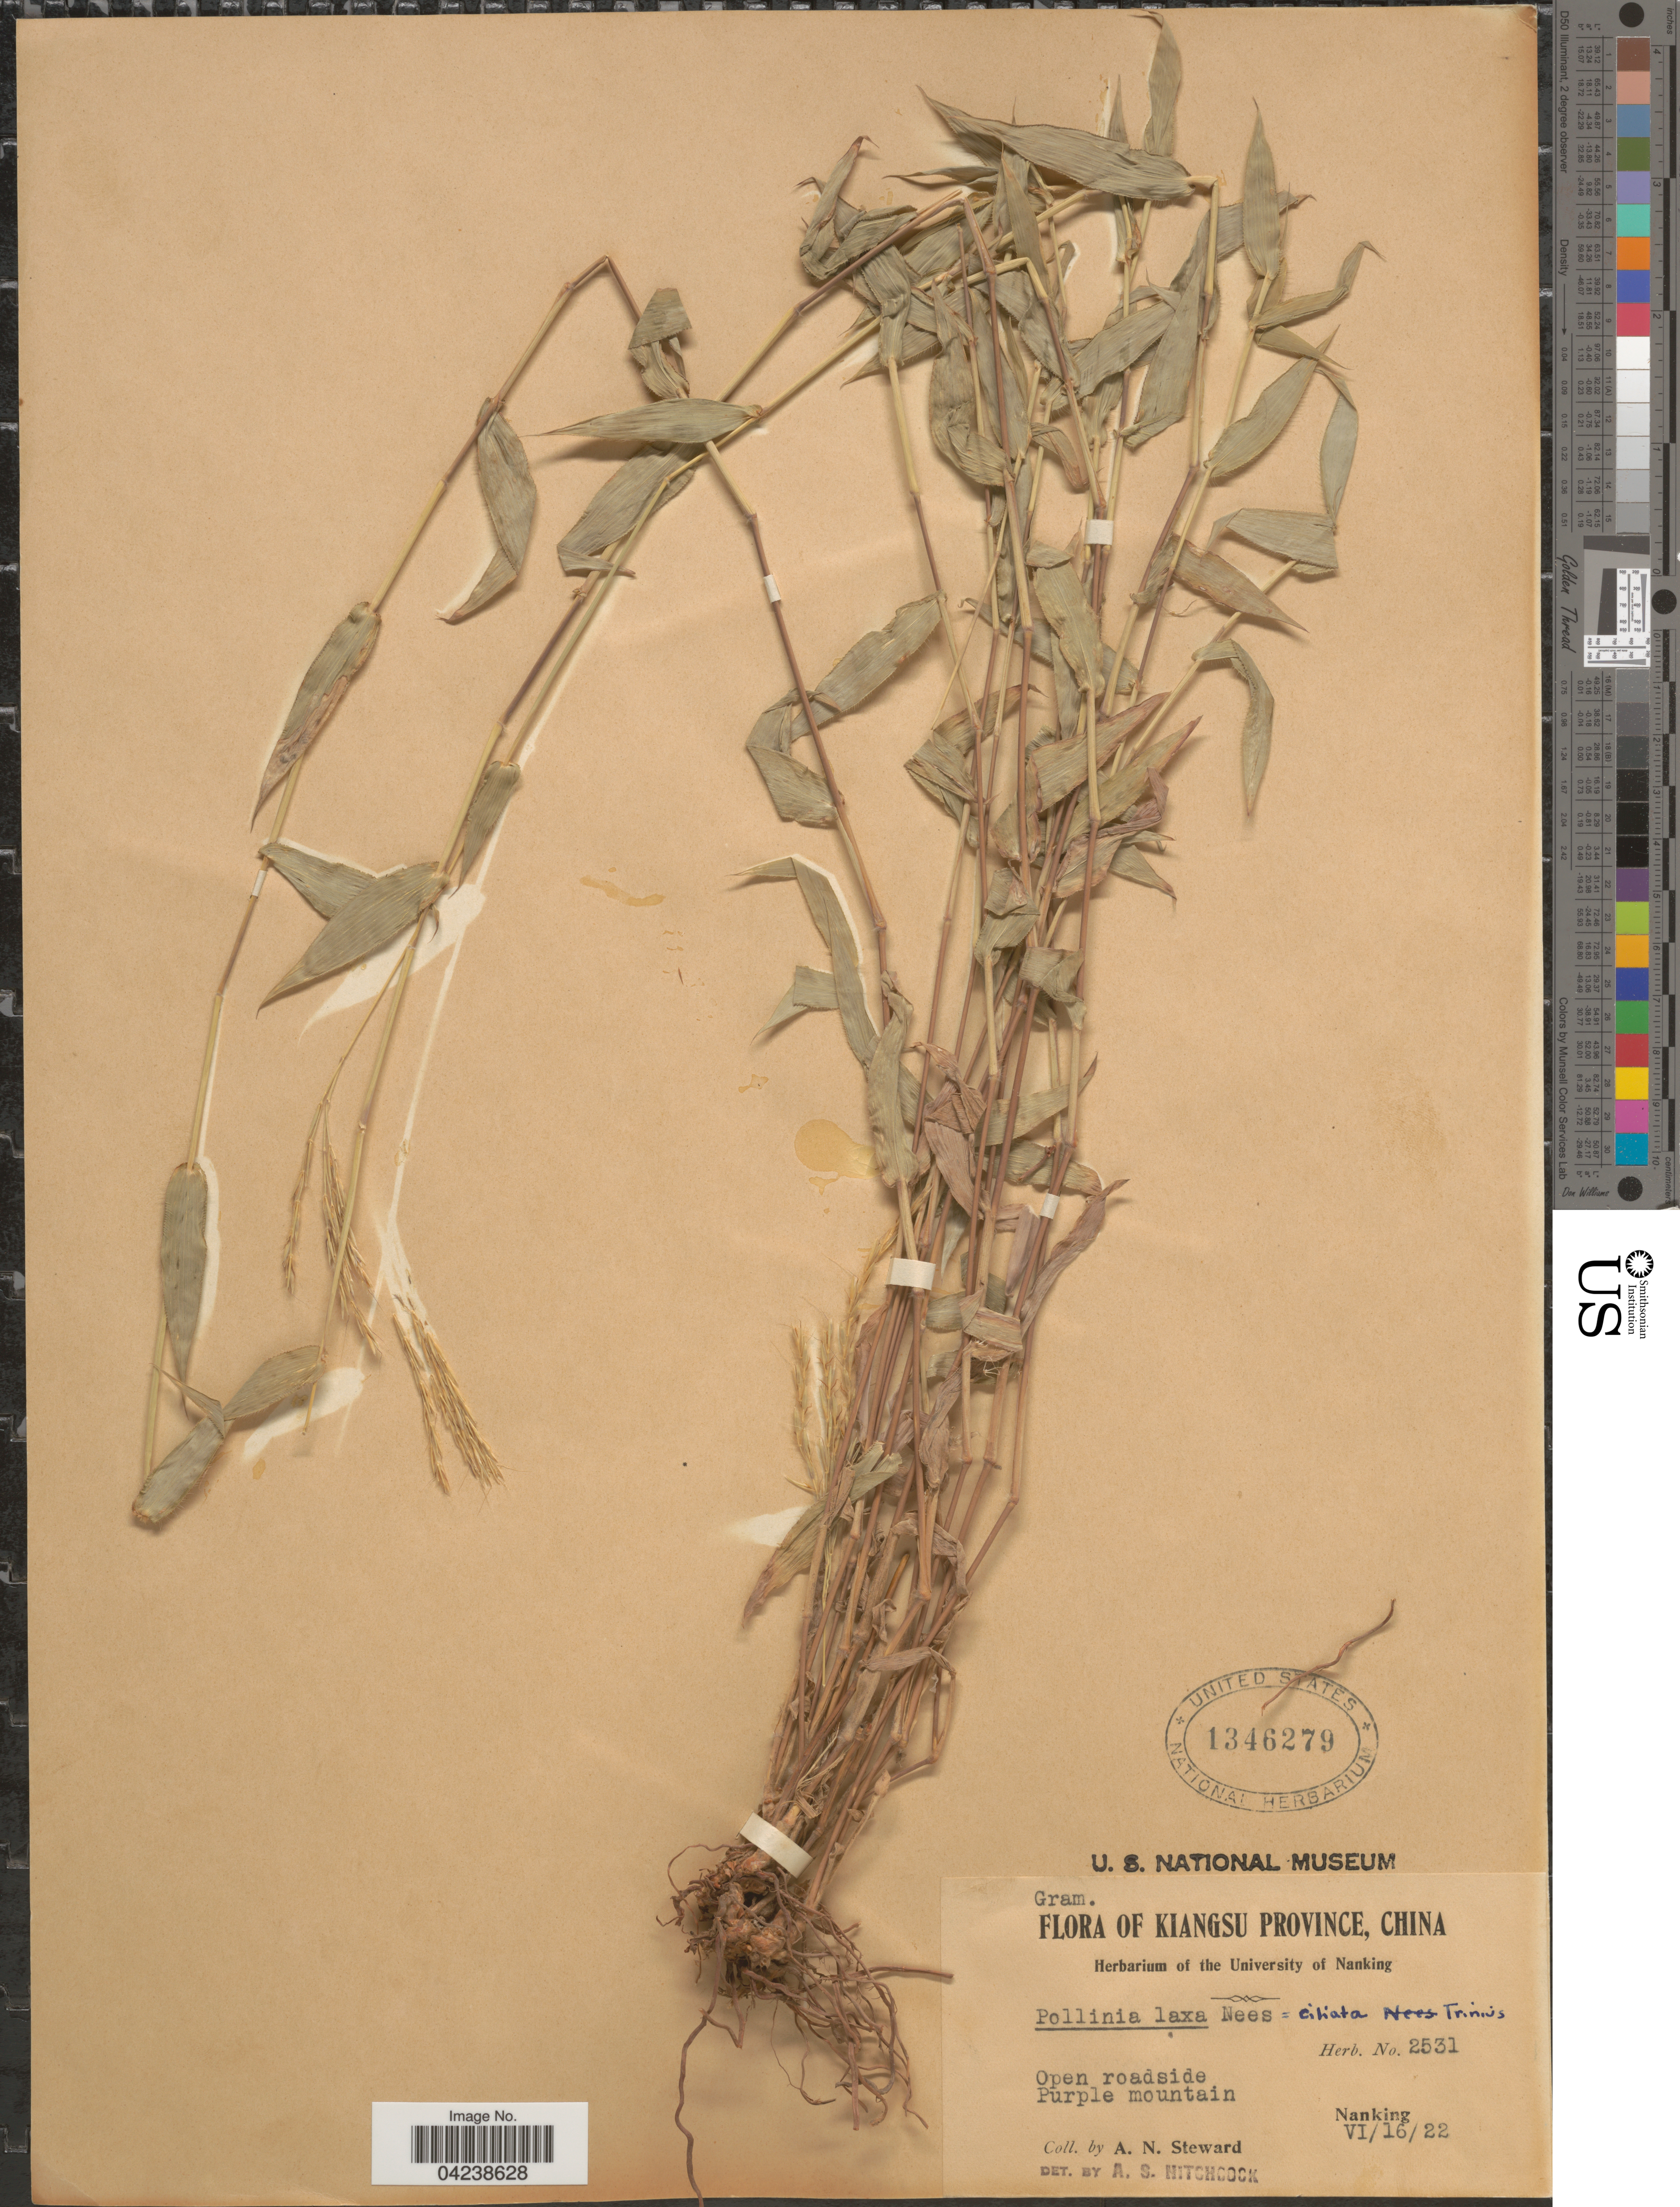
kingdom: Plantae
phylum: Tracheophyta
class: Liliopsida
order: Poales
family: Poaceae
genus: Arthraxon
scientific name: Arthraxon lanceolatus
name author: (Roxb.) Hochst.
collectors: A. N. Steward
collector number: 2531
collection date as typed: Transcribed d/m/y: 16/4/22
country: China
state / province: Jiangsu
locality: Kiangsu Province. Purple mountain. Nanking.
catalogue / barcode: US 1346279